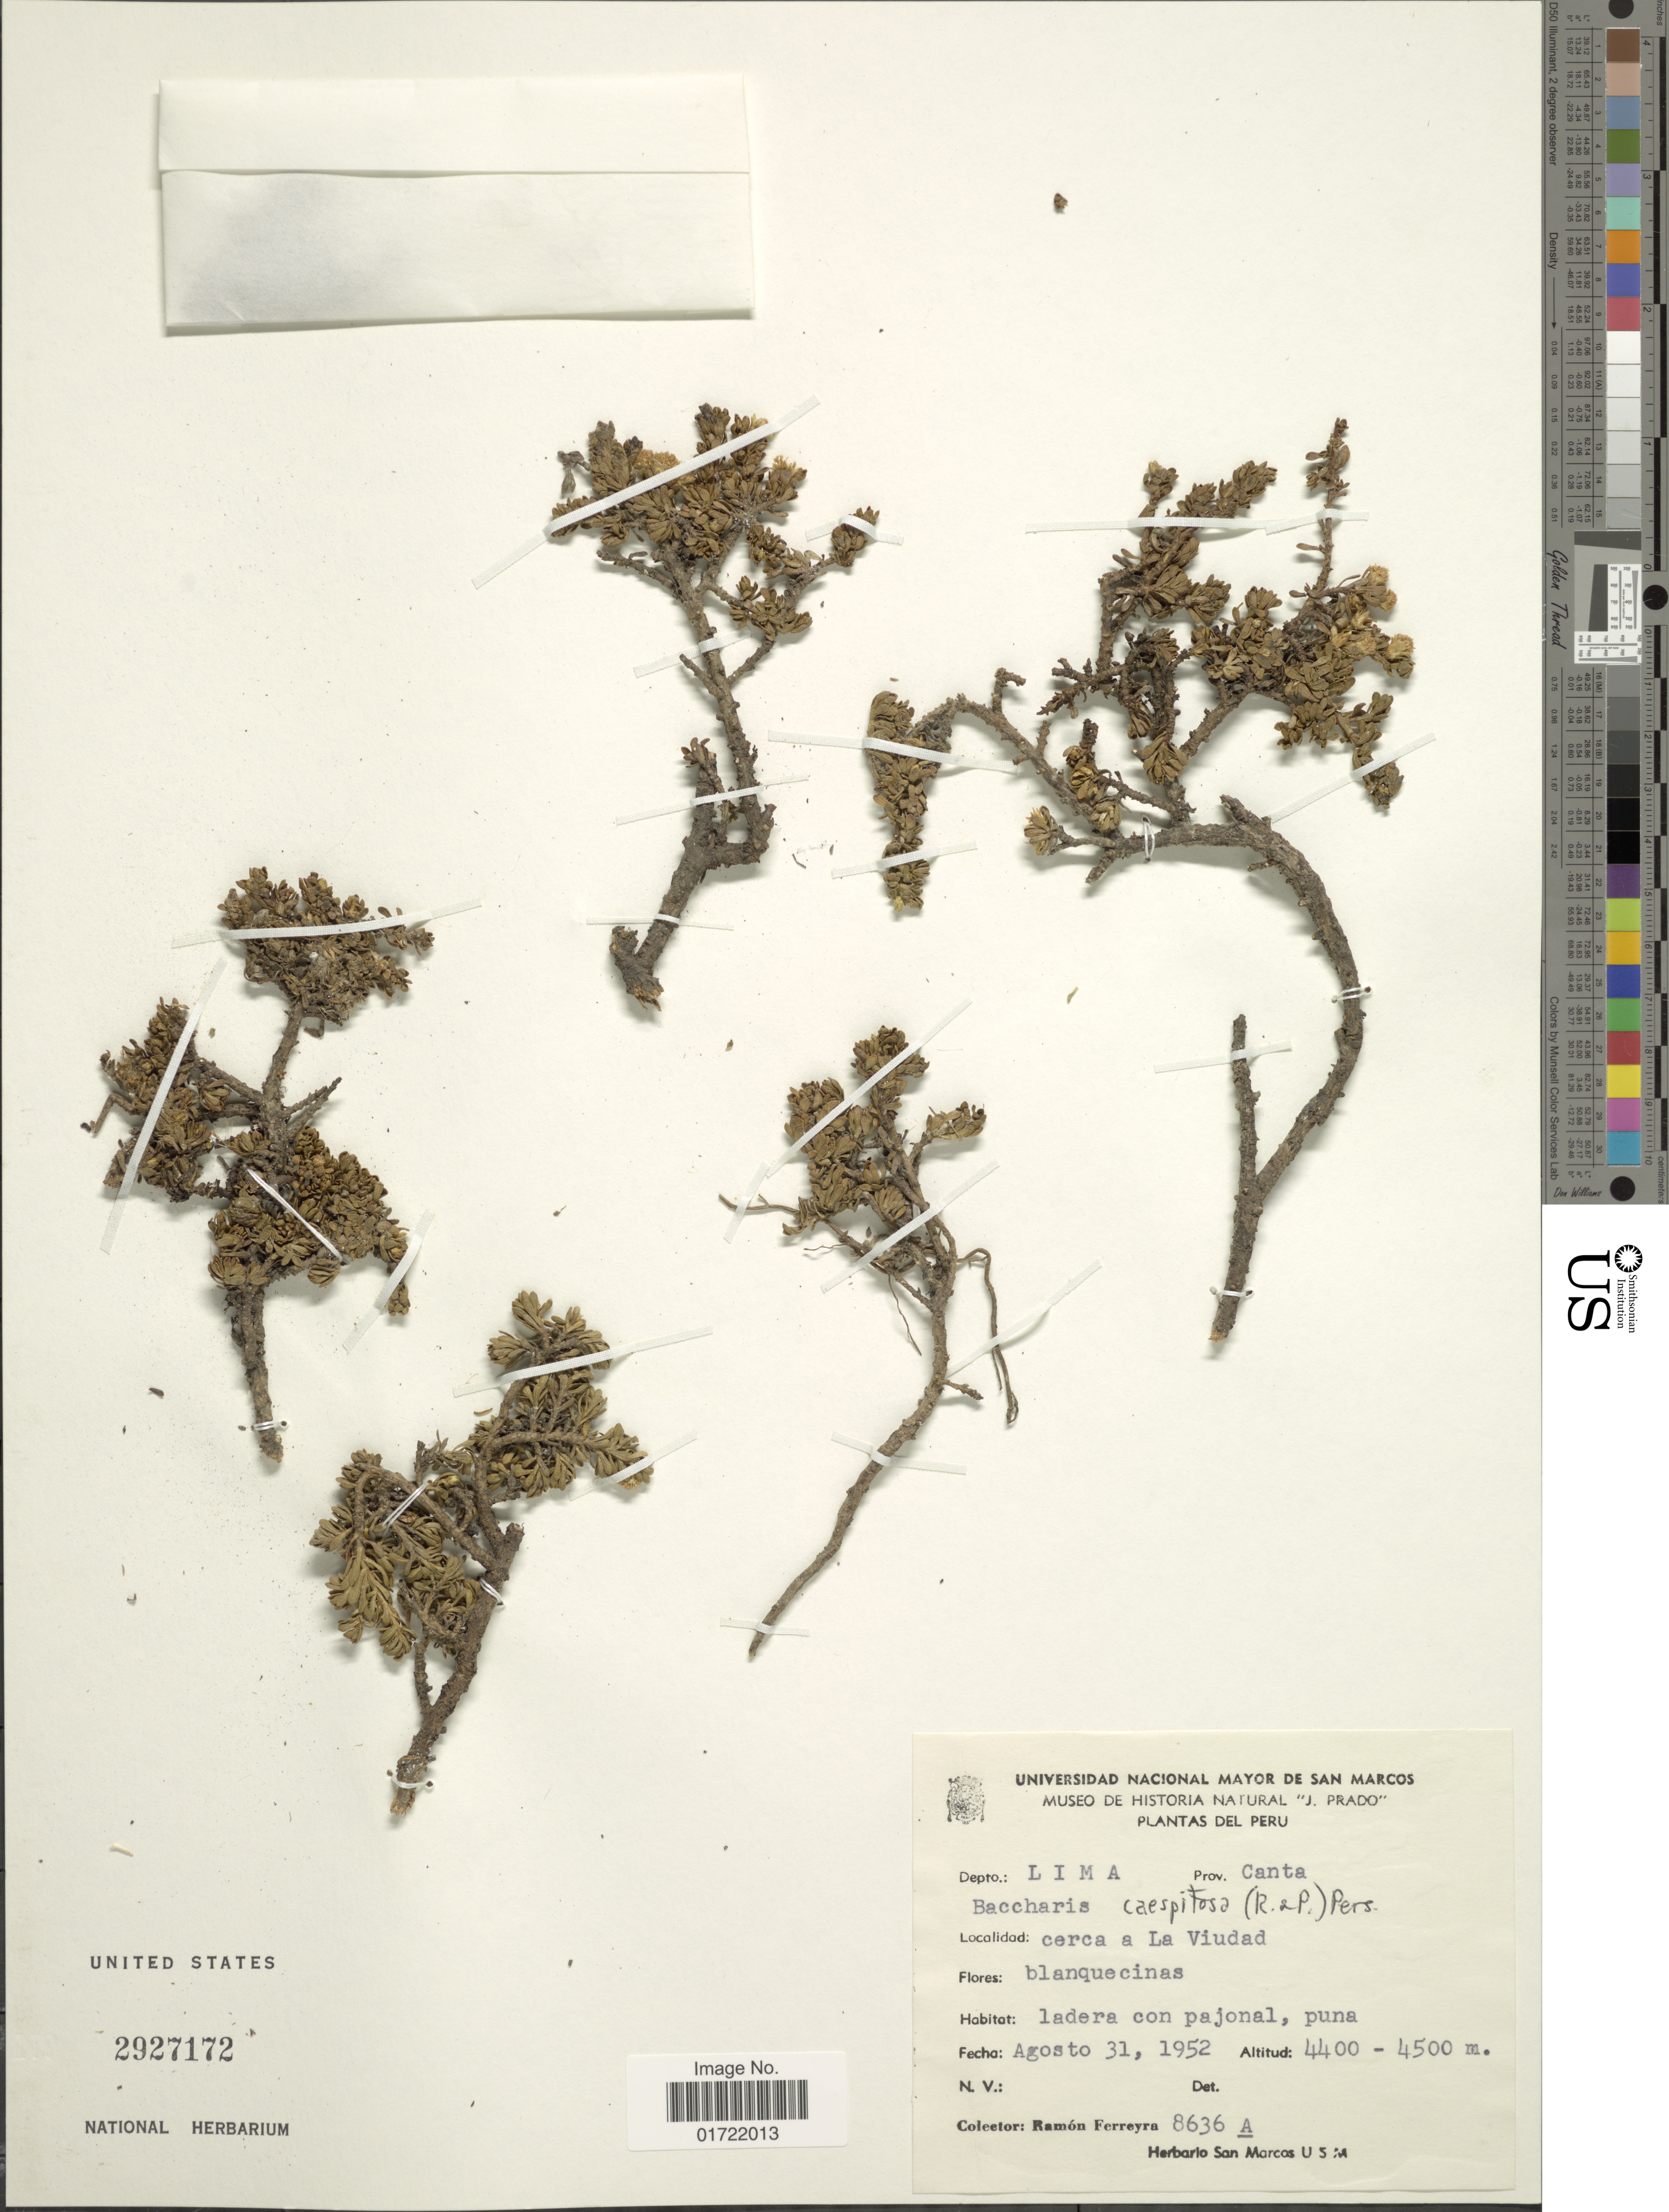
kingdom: Plantae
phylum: Tracheophyta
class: Magnoliopsida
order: Asterales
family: Asteraceae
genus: Baccharis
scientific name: Baccharis caespitosa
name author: (Ruiz & Pav.) Pers.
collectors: R. A. Ferreyra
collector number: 8636 A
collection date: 1952-08-31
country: Peru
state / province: Lima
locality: Prov. Canta. Cercaa La Vuidad.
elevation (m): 4400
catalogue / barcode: US 2927172